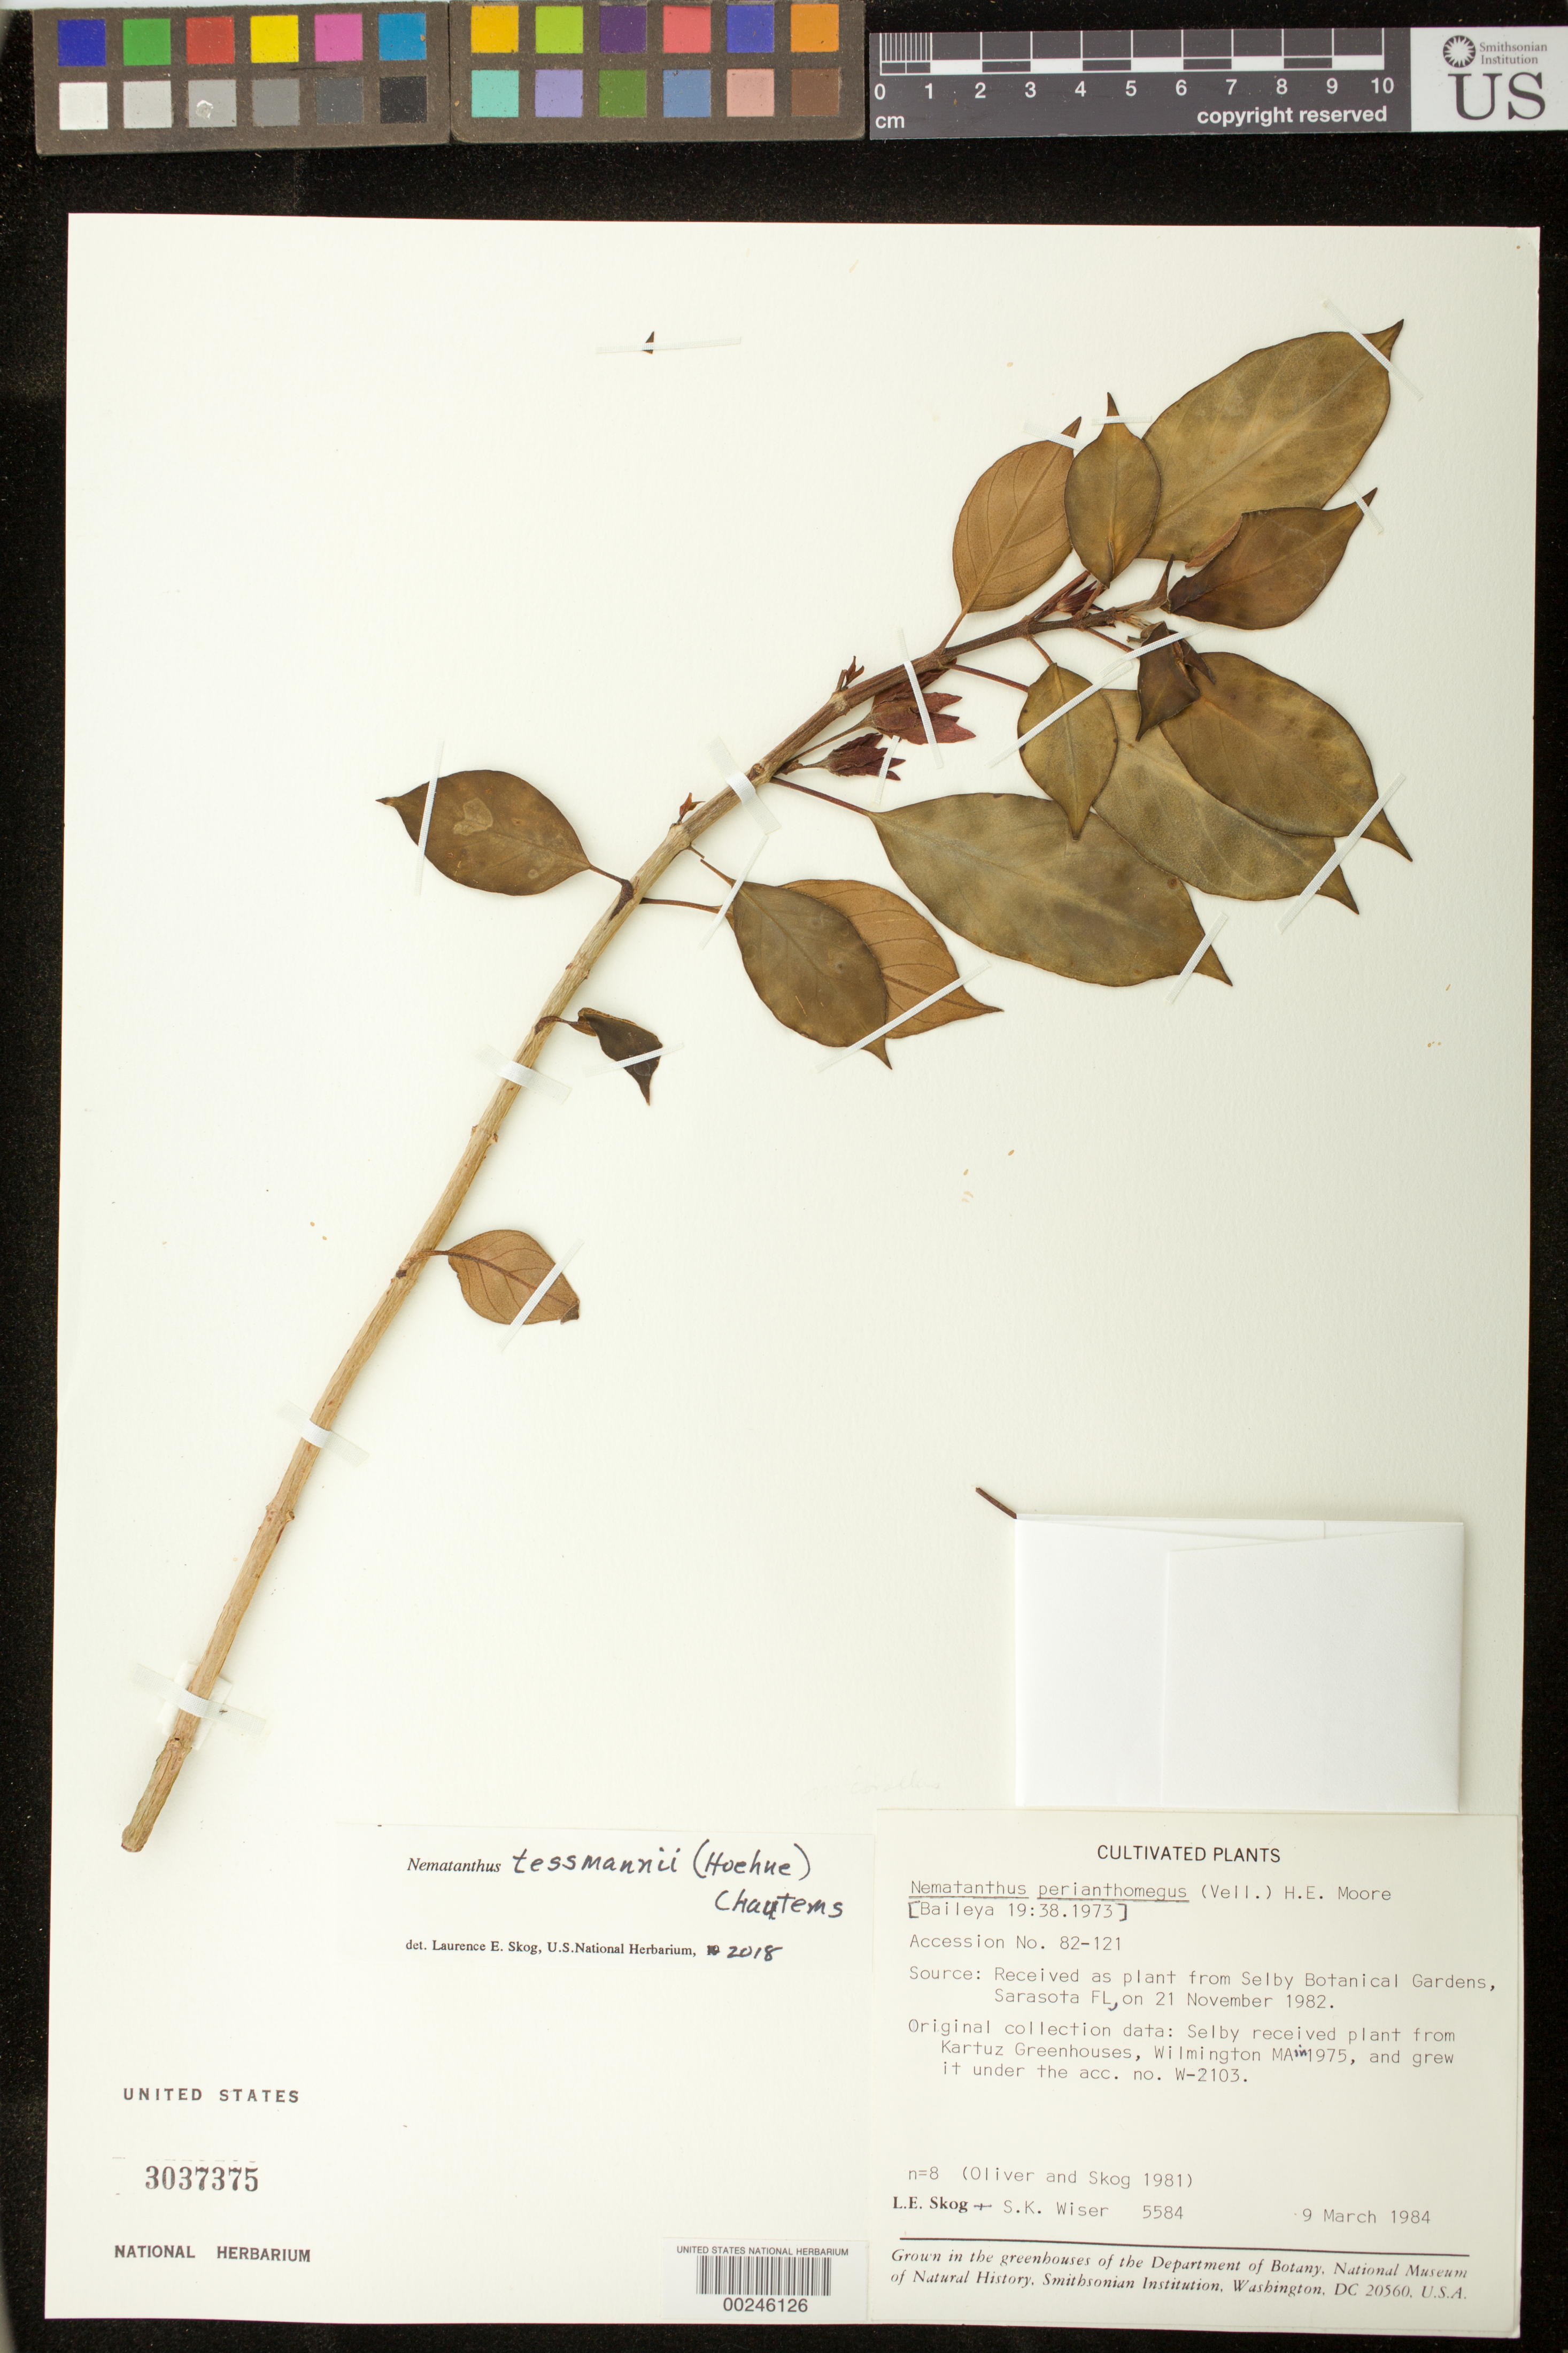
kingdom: Plantae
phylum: Tracheophyta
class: Magnoliopsida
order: Lamiales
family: Gesneriaceae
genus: Nematanthus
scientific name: Nematanthus tessmannii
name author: (Hoehne) Chaut.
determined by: Skog, Laurence E.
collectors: L. E. Skog & S. Wiser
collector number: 5584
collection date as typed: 09 Mar 1984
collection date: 1984-03-09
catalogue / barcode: US 3037375